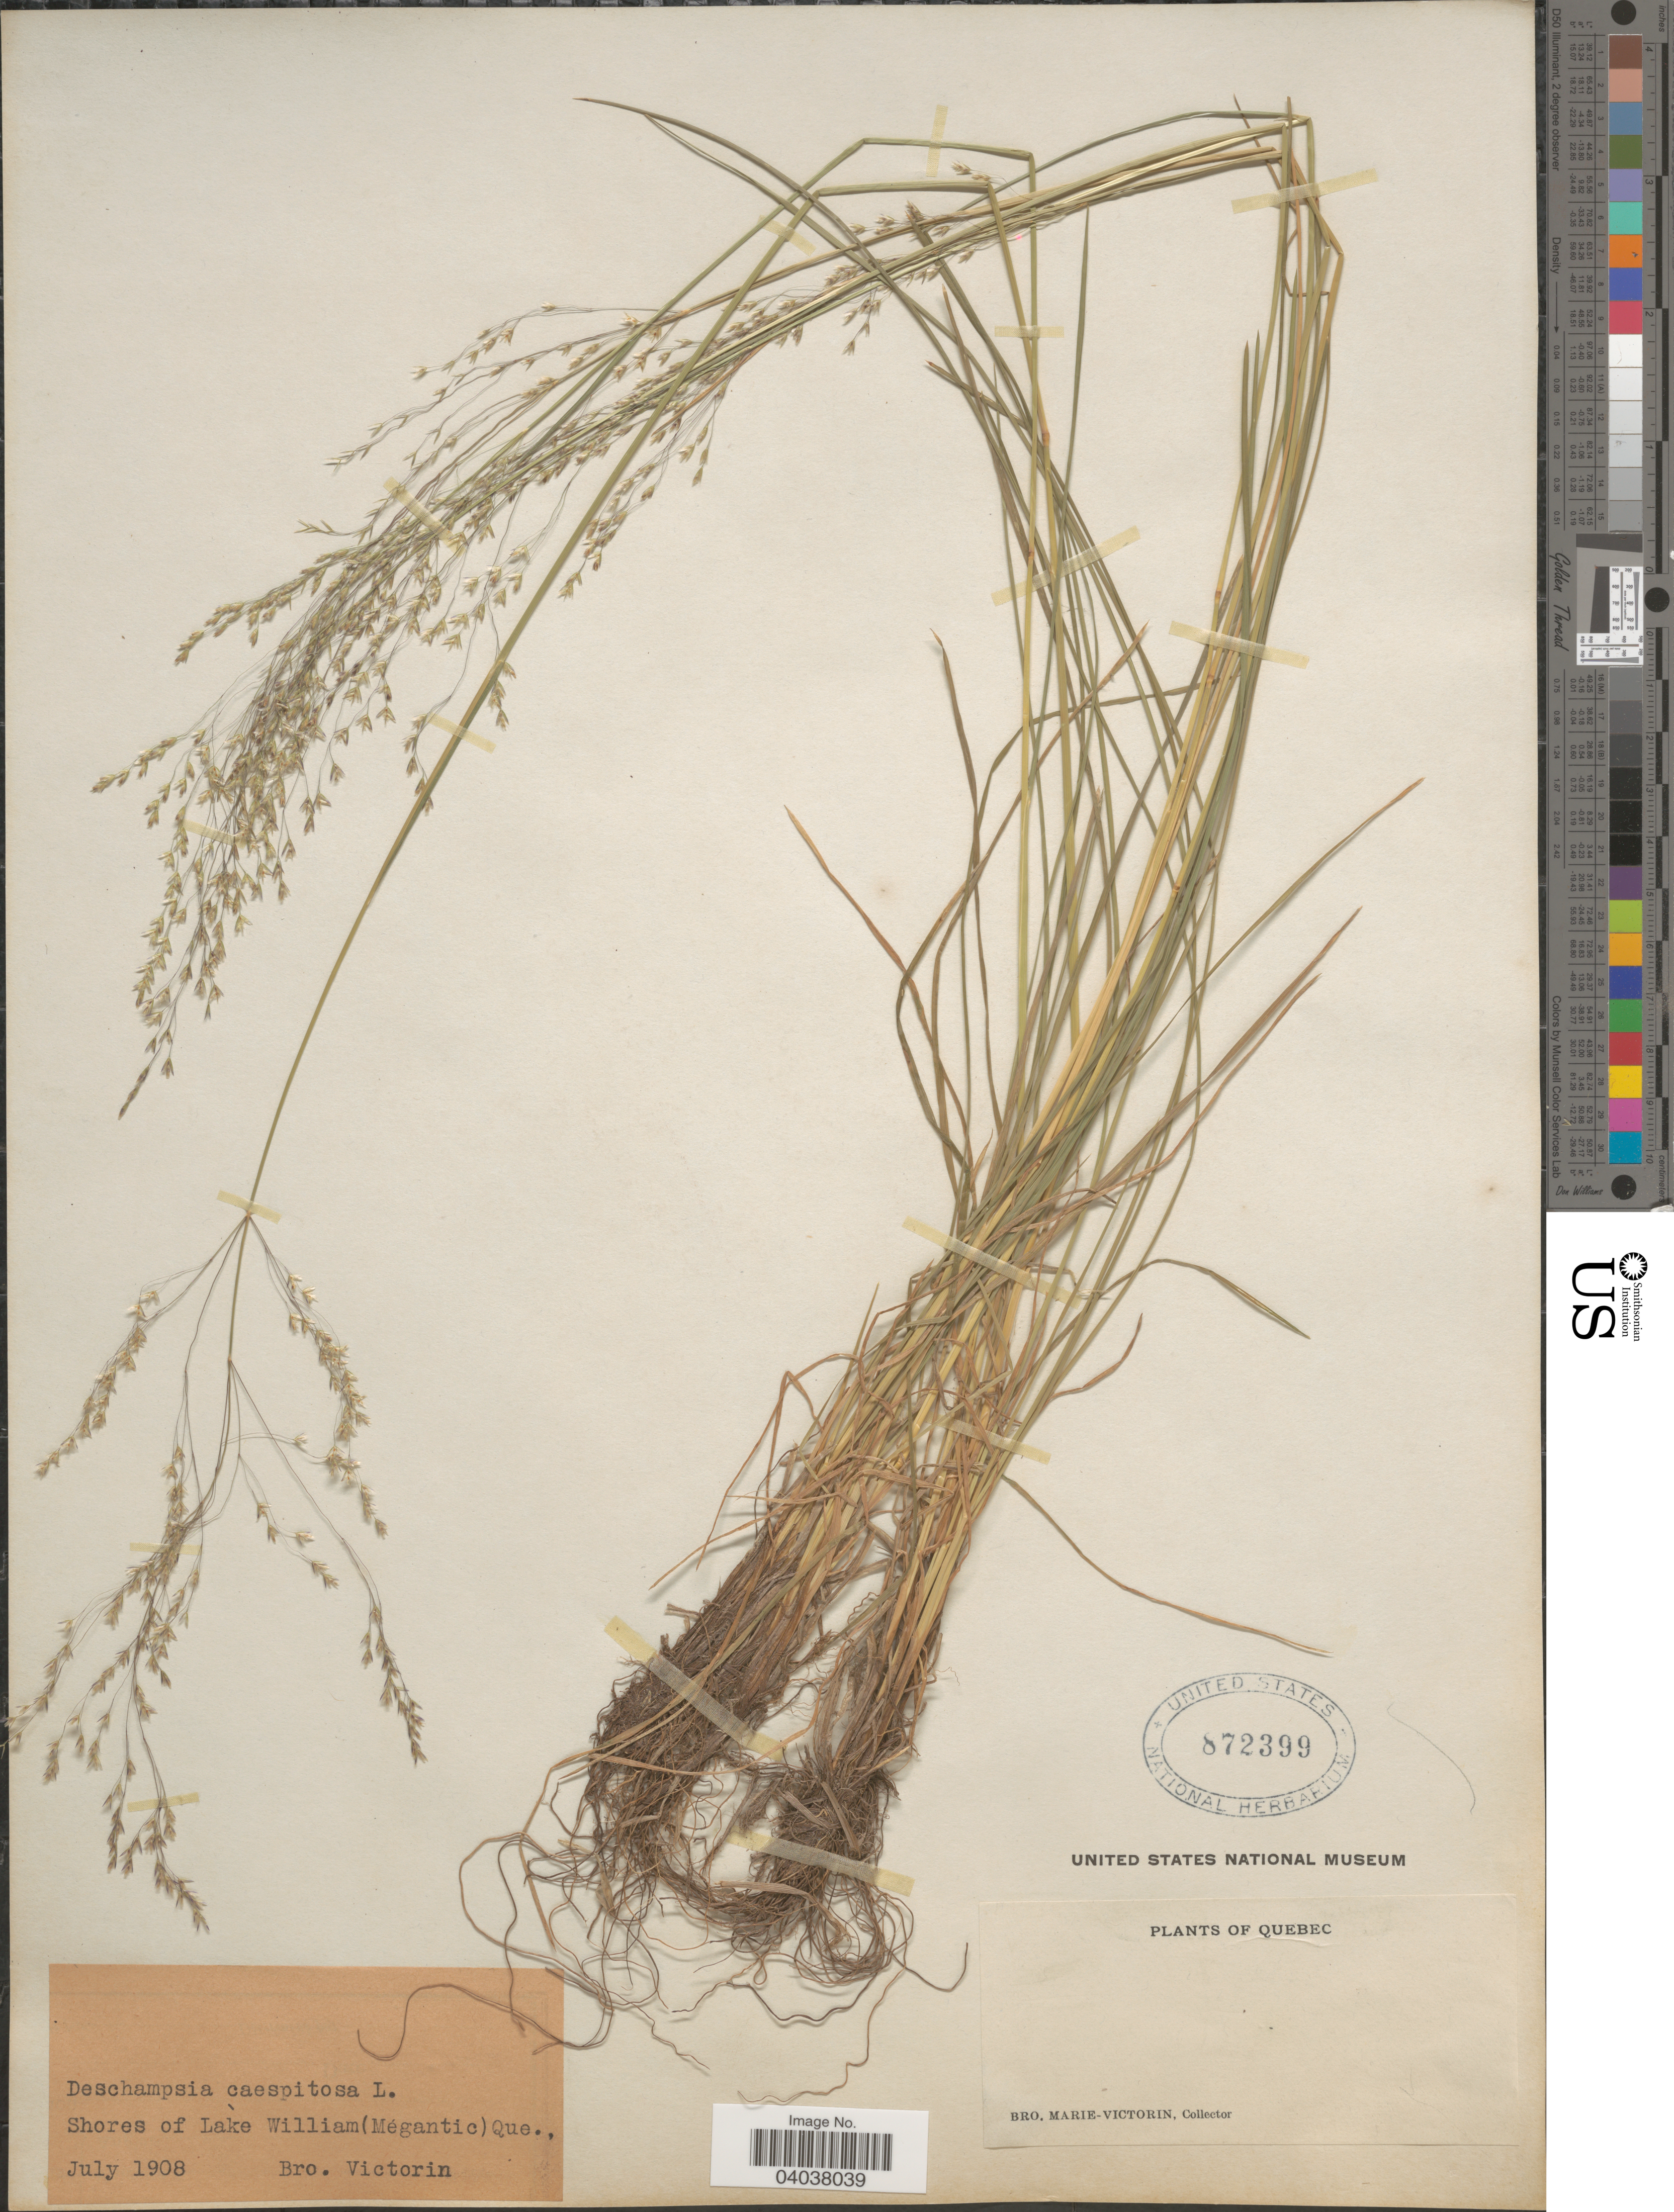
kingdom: Plantae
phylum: Tracheophyta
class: Liliopsida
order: Poales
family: Poaceae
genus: Deschampsia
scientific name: Deschampsia cespitosa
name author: (L.) P. Beauv.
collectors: Fr. Marie-Victorin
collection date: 1908-07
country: Canada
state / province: Quebec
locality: Shores of Lake William (Megantic).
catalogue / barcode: US 872399